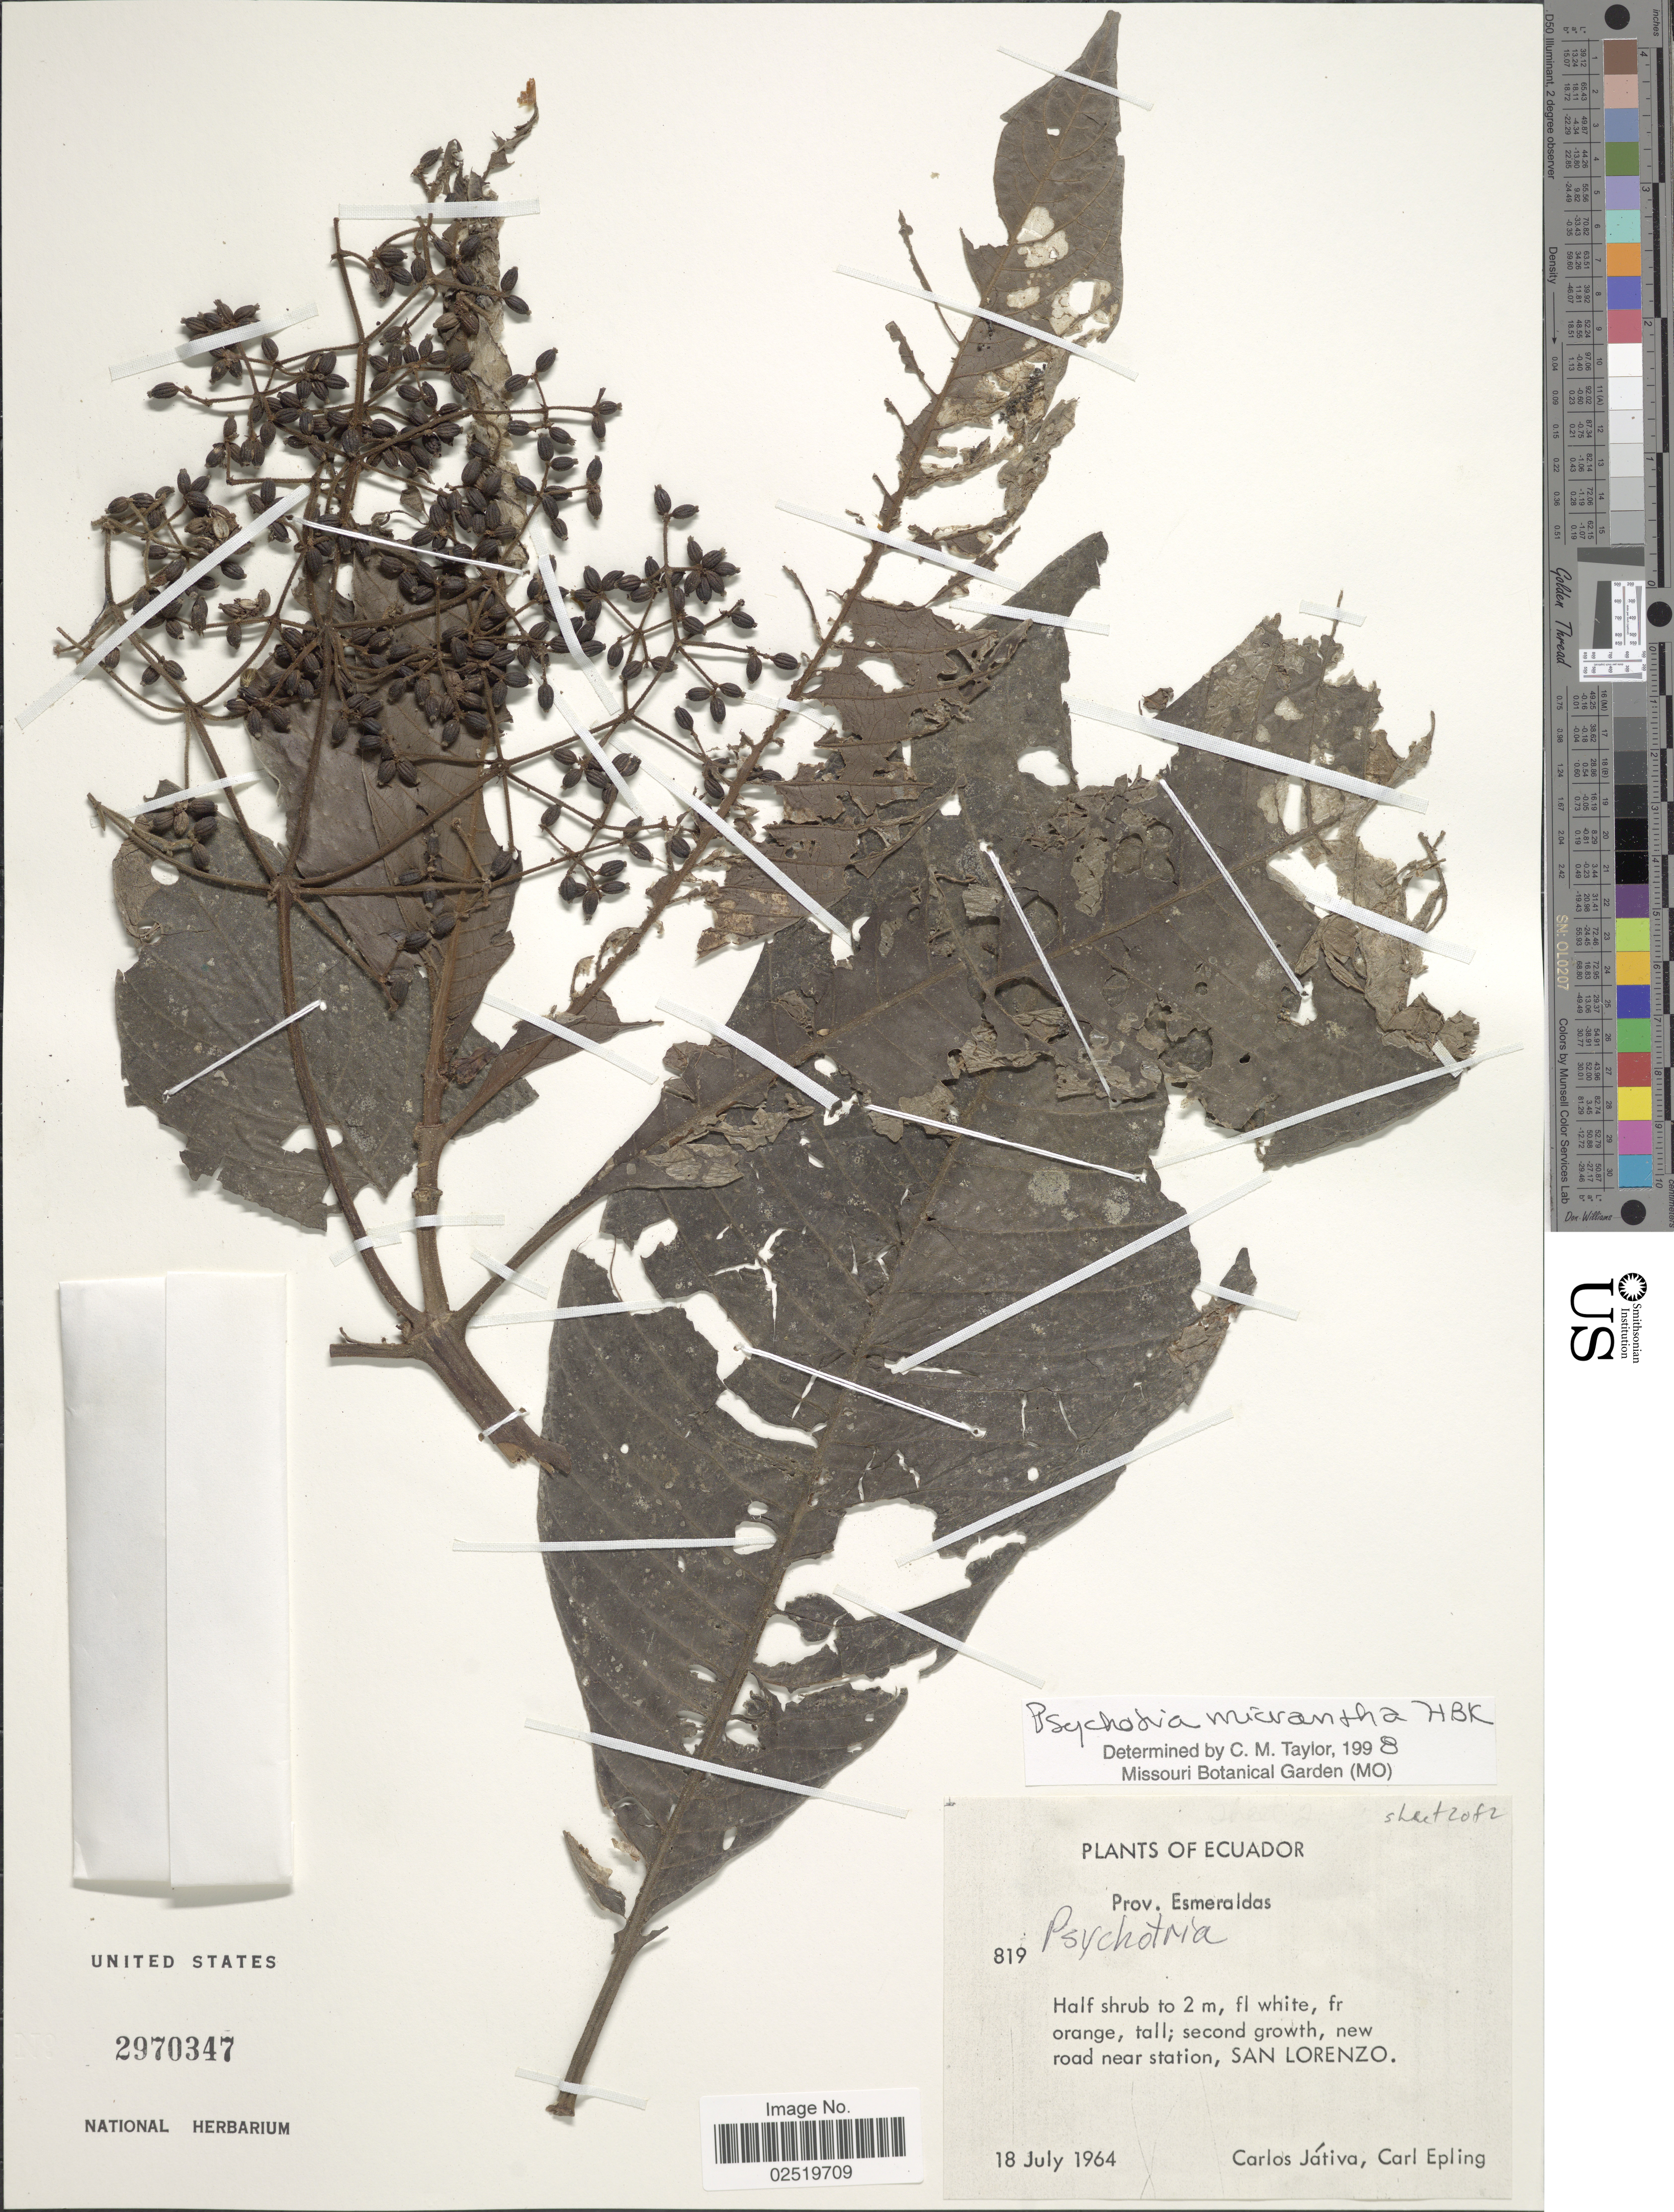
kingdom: Plantae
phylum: Tracheophyta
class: Magnoliopsida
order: Gentianales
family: Rubiaceae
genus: Psychotria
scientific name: Psychotria micrantha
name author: Kunth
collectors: C. D. Játiva & C. C. Epling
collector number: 819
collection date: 1964-07-18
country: Ecuador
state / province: Esmeraldas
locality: New road near station, San Lorenzo.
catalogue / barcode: US 2970347